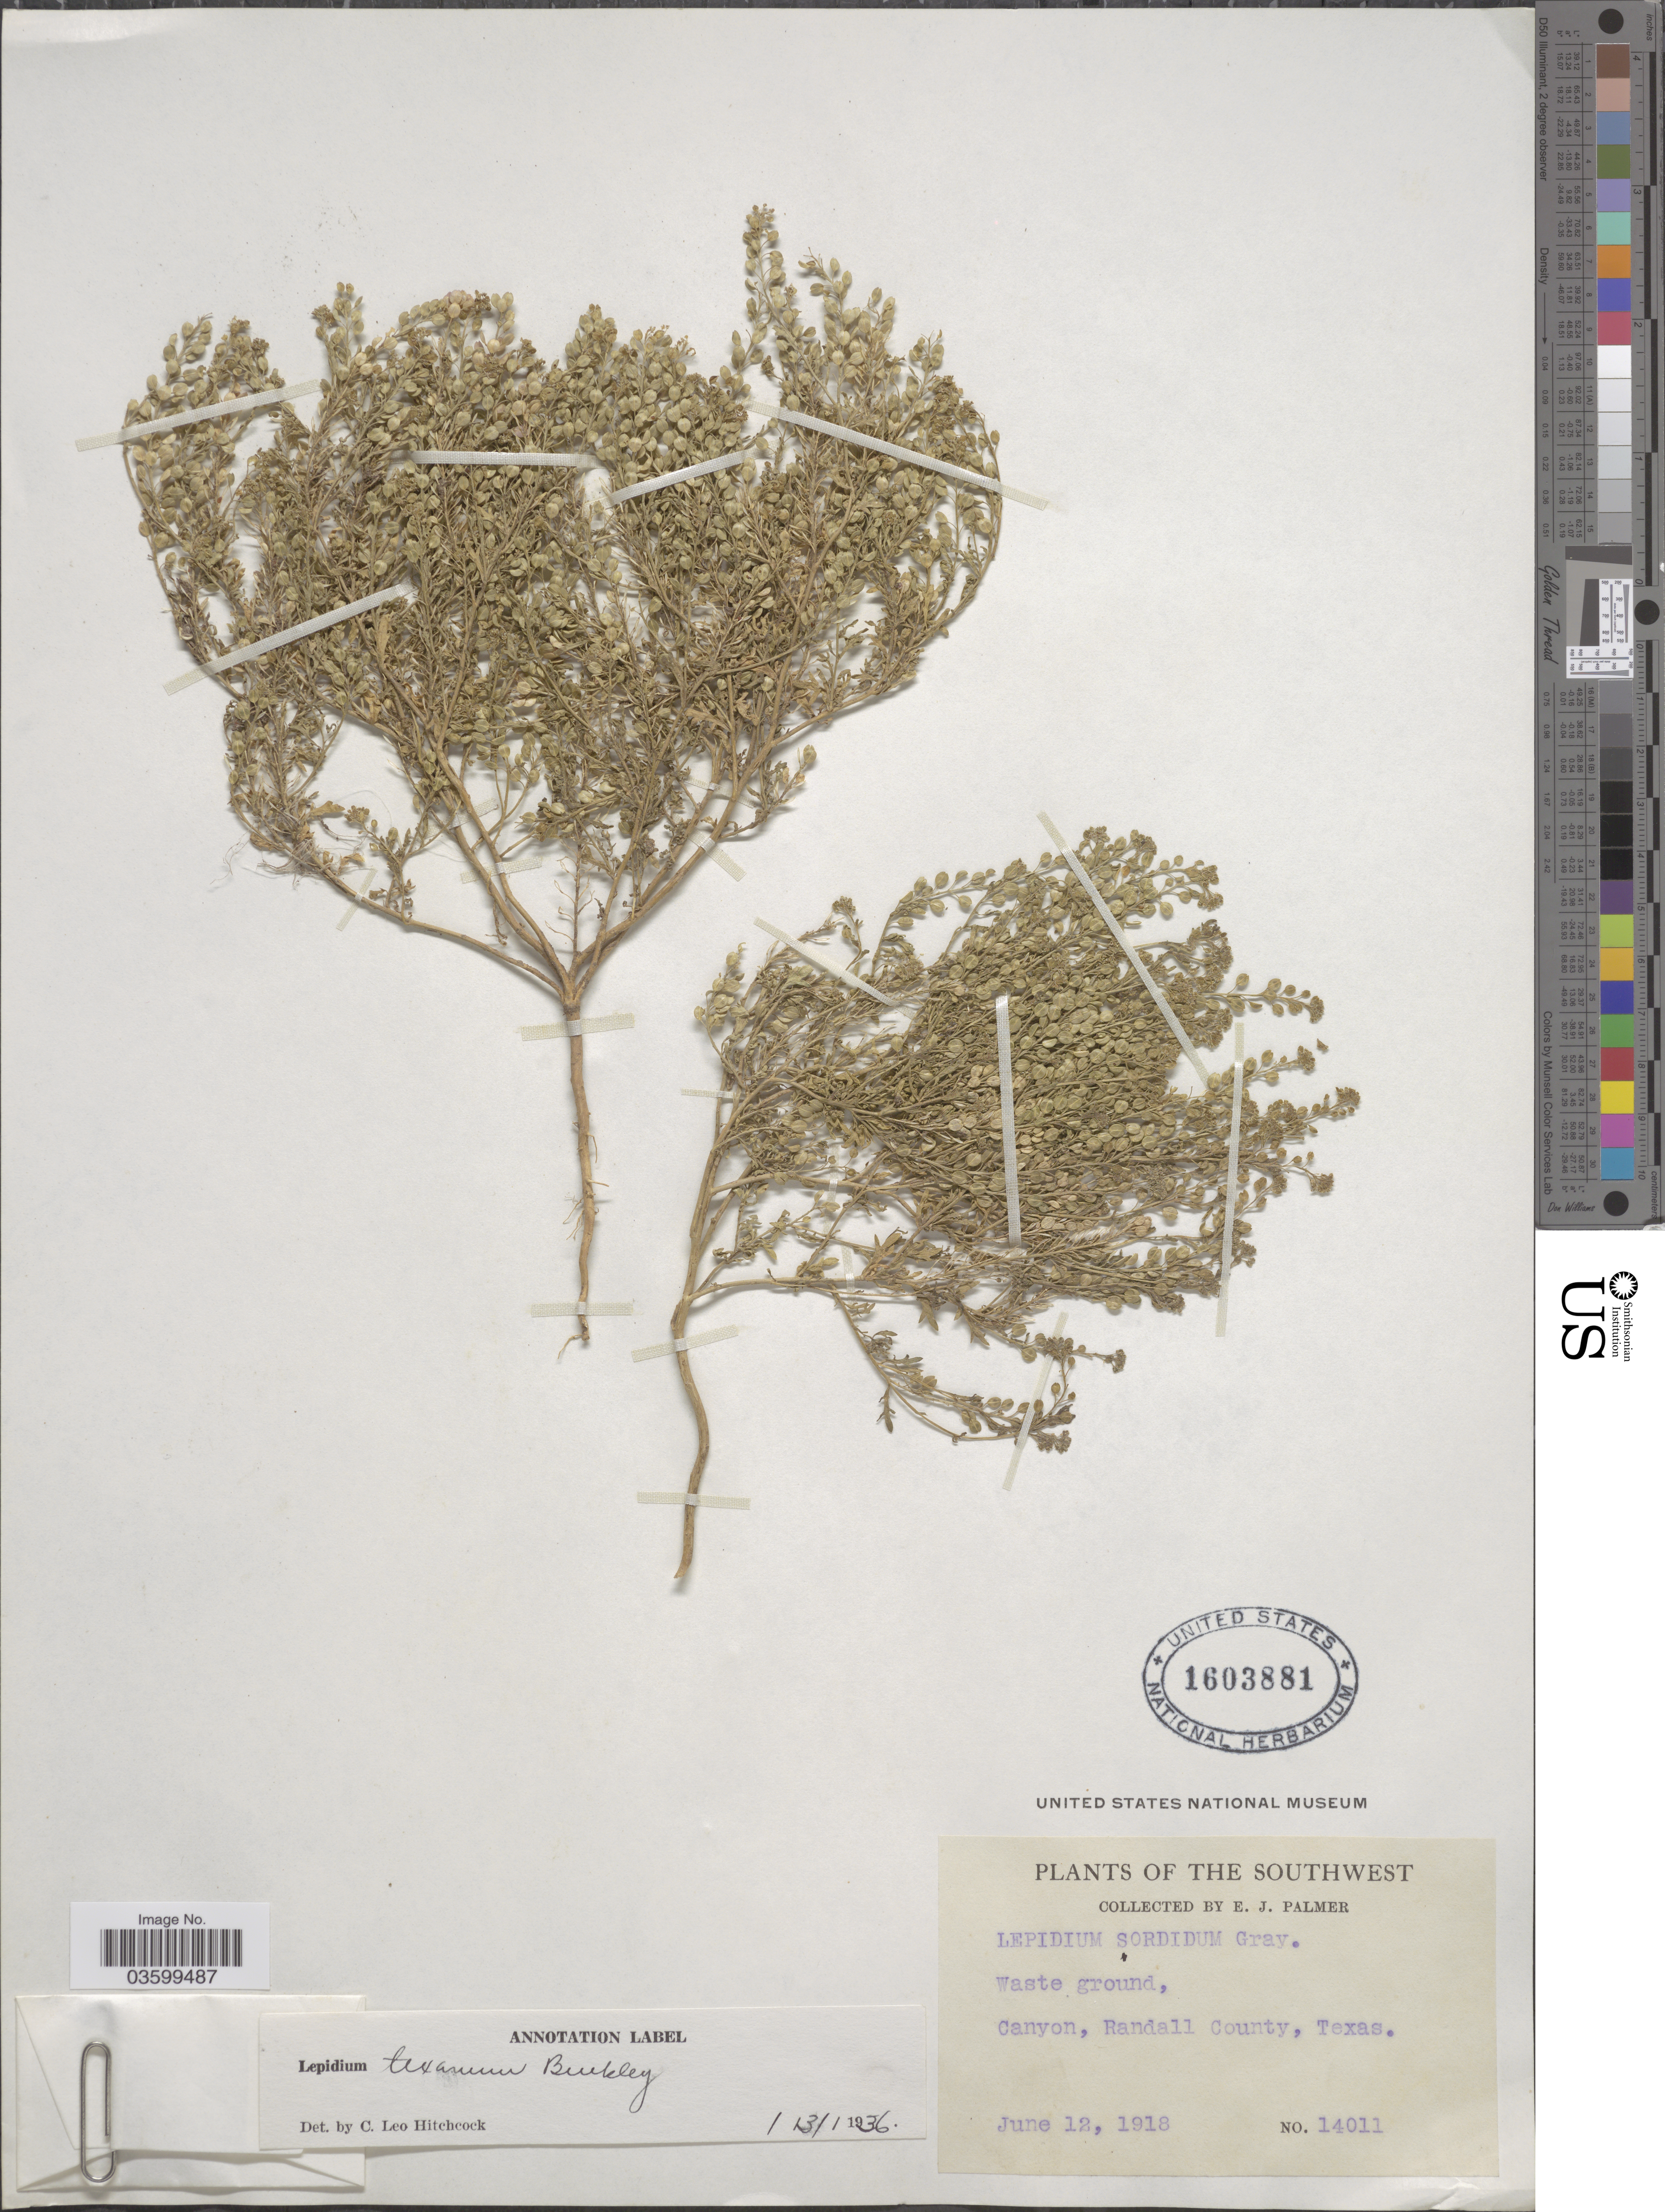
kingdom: Plantae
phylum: Tracheophyta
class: Magnoliopsida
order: Brassicales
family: Brassicaceae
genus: Lepidium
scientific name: Lepidium virginicum var. pubescens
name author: (Greene) C.L. Hitchc.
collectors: E. J. Palmer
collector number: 14011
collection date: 1918-06-12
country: United States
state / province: Texas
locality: The Southwest. Canyon, Randall County.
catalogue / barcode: US 1603881